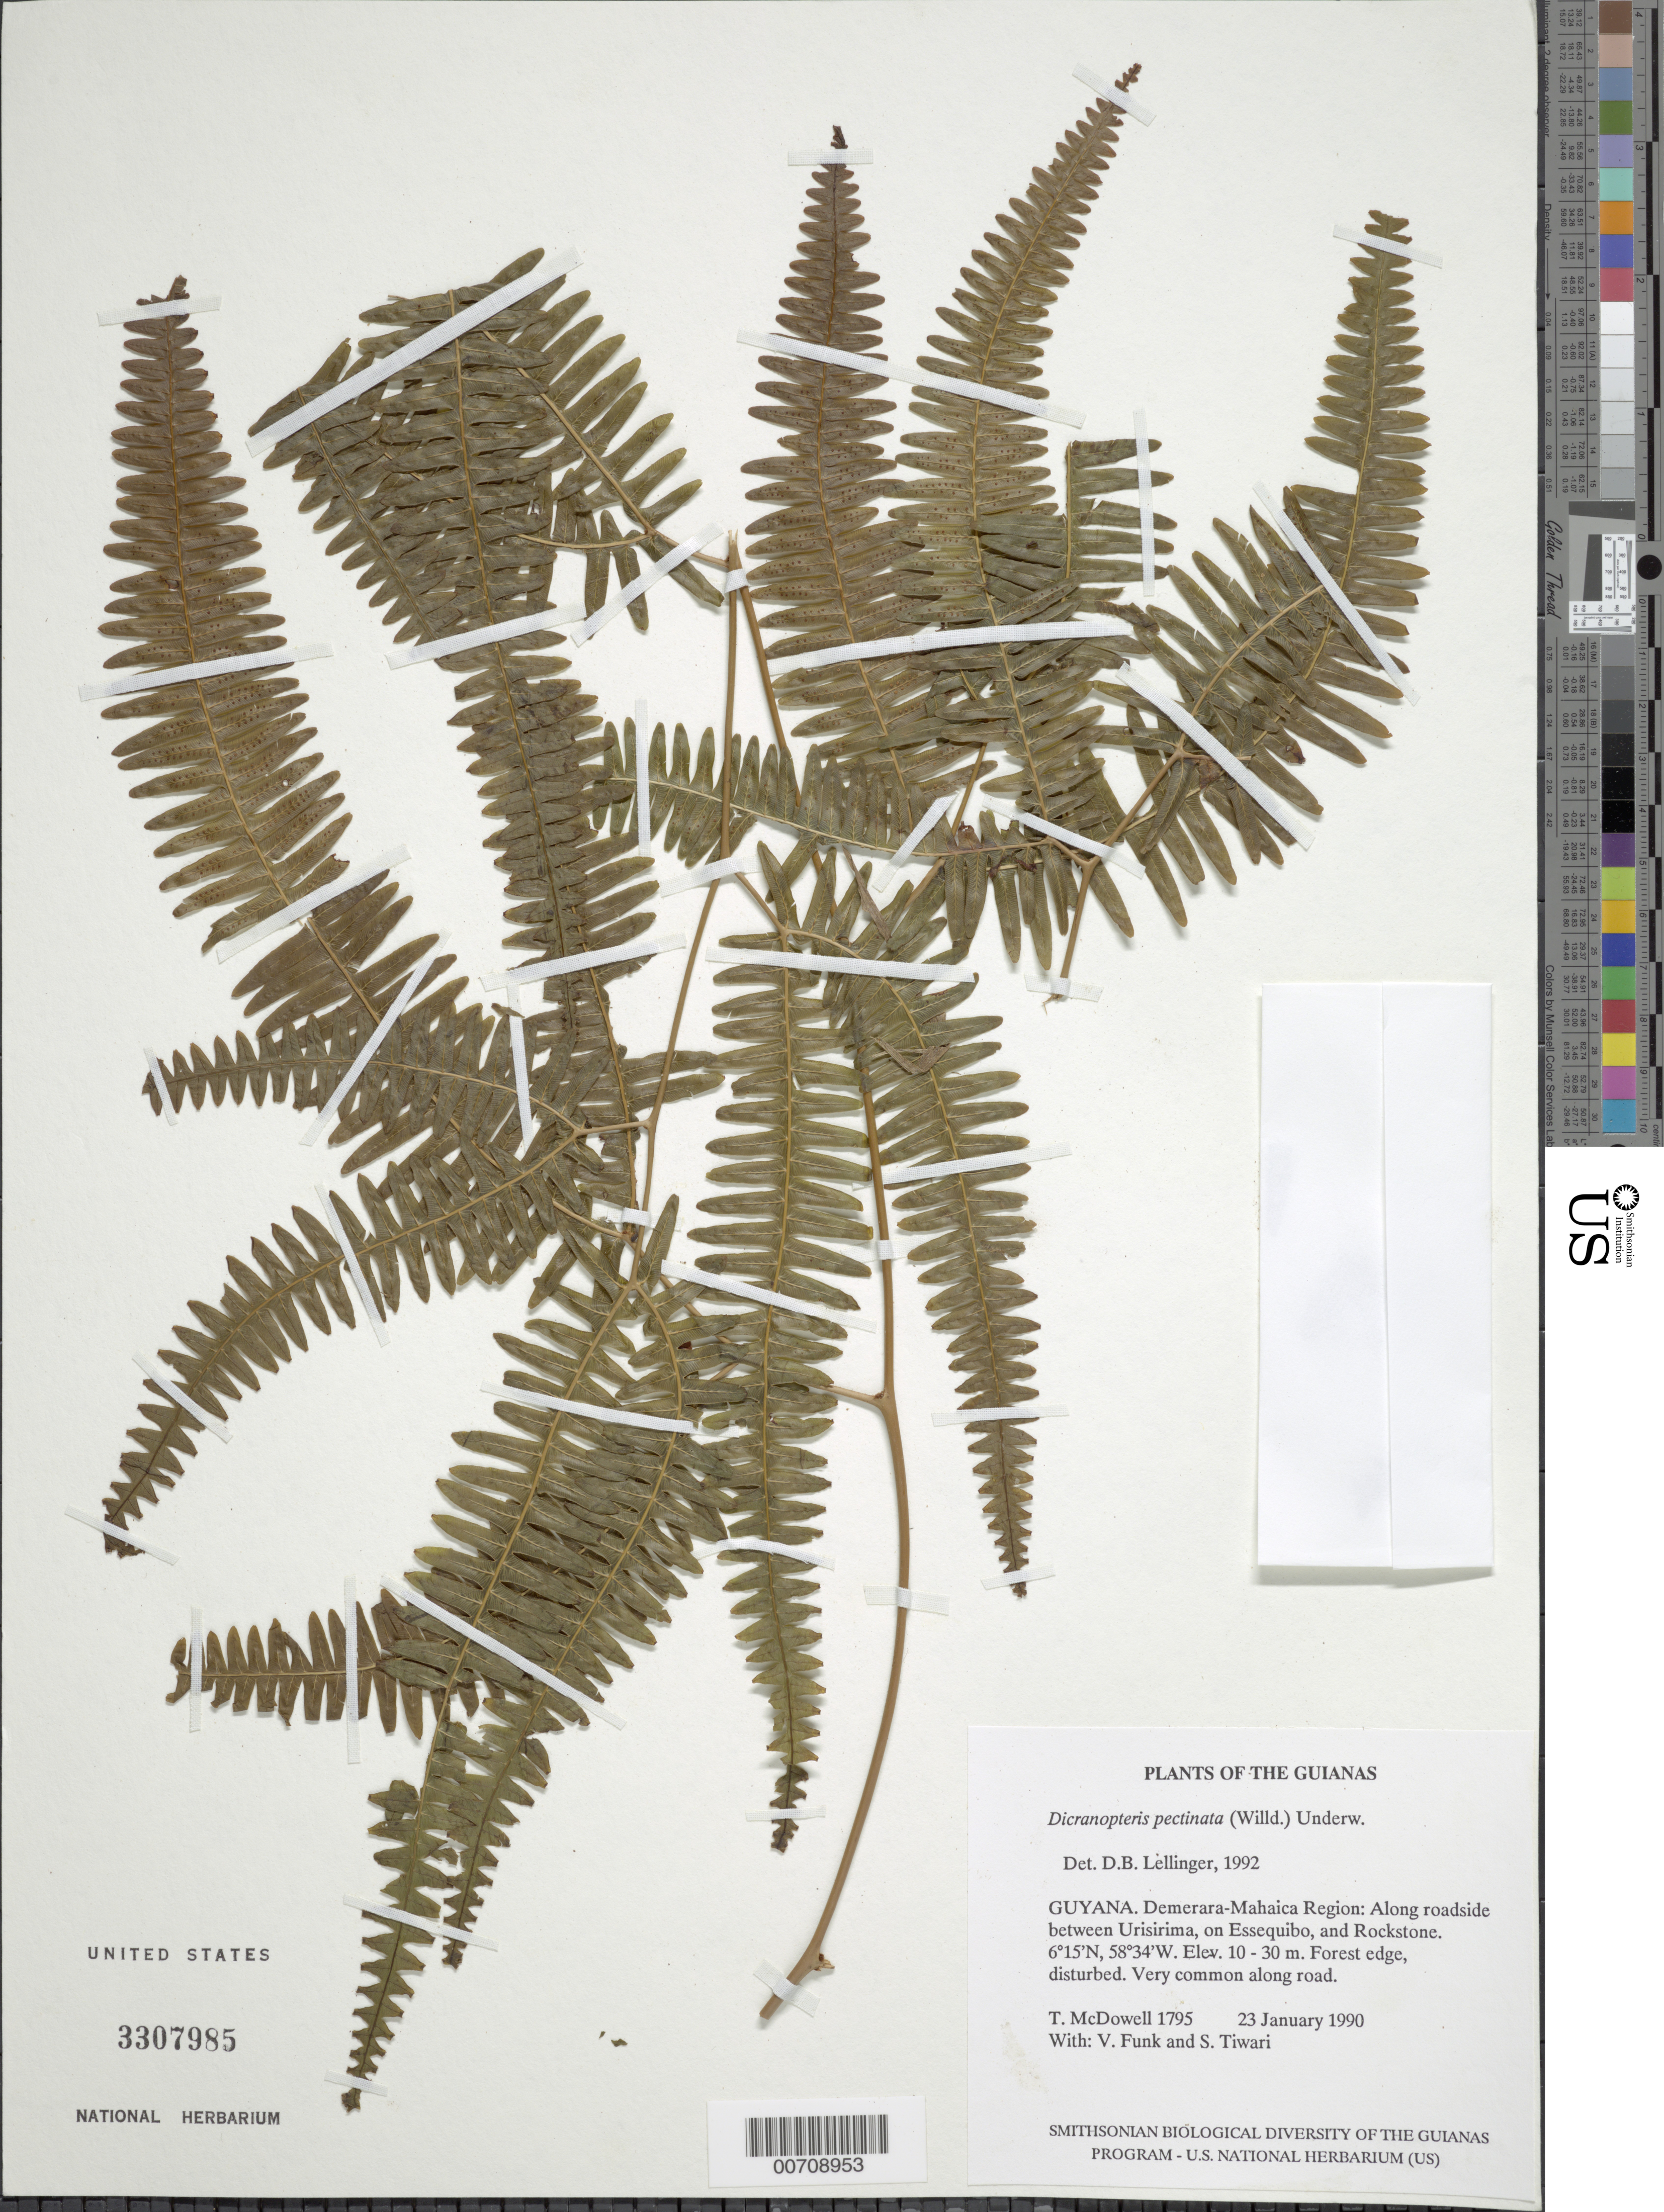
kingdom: Plantae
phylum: Tracheophyta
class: Polypodiopsida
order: Gleicheniales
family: Gleicheniaceae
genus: Gleichenella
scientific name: Gleichenella pectinata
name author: (Willd.) Ching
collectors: T. McDowell, V. Funk & S. Tiwari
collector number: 1795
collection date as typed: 23 January 1990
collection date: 1990-01-23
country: Guyana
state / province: Demerara-Mahaica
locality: Along roadside between Urisirima, on Essequibo, and Rockstone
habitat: Forest edge, disturbed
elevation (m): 10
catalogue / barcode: US 3307985